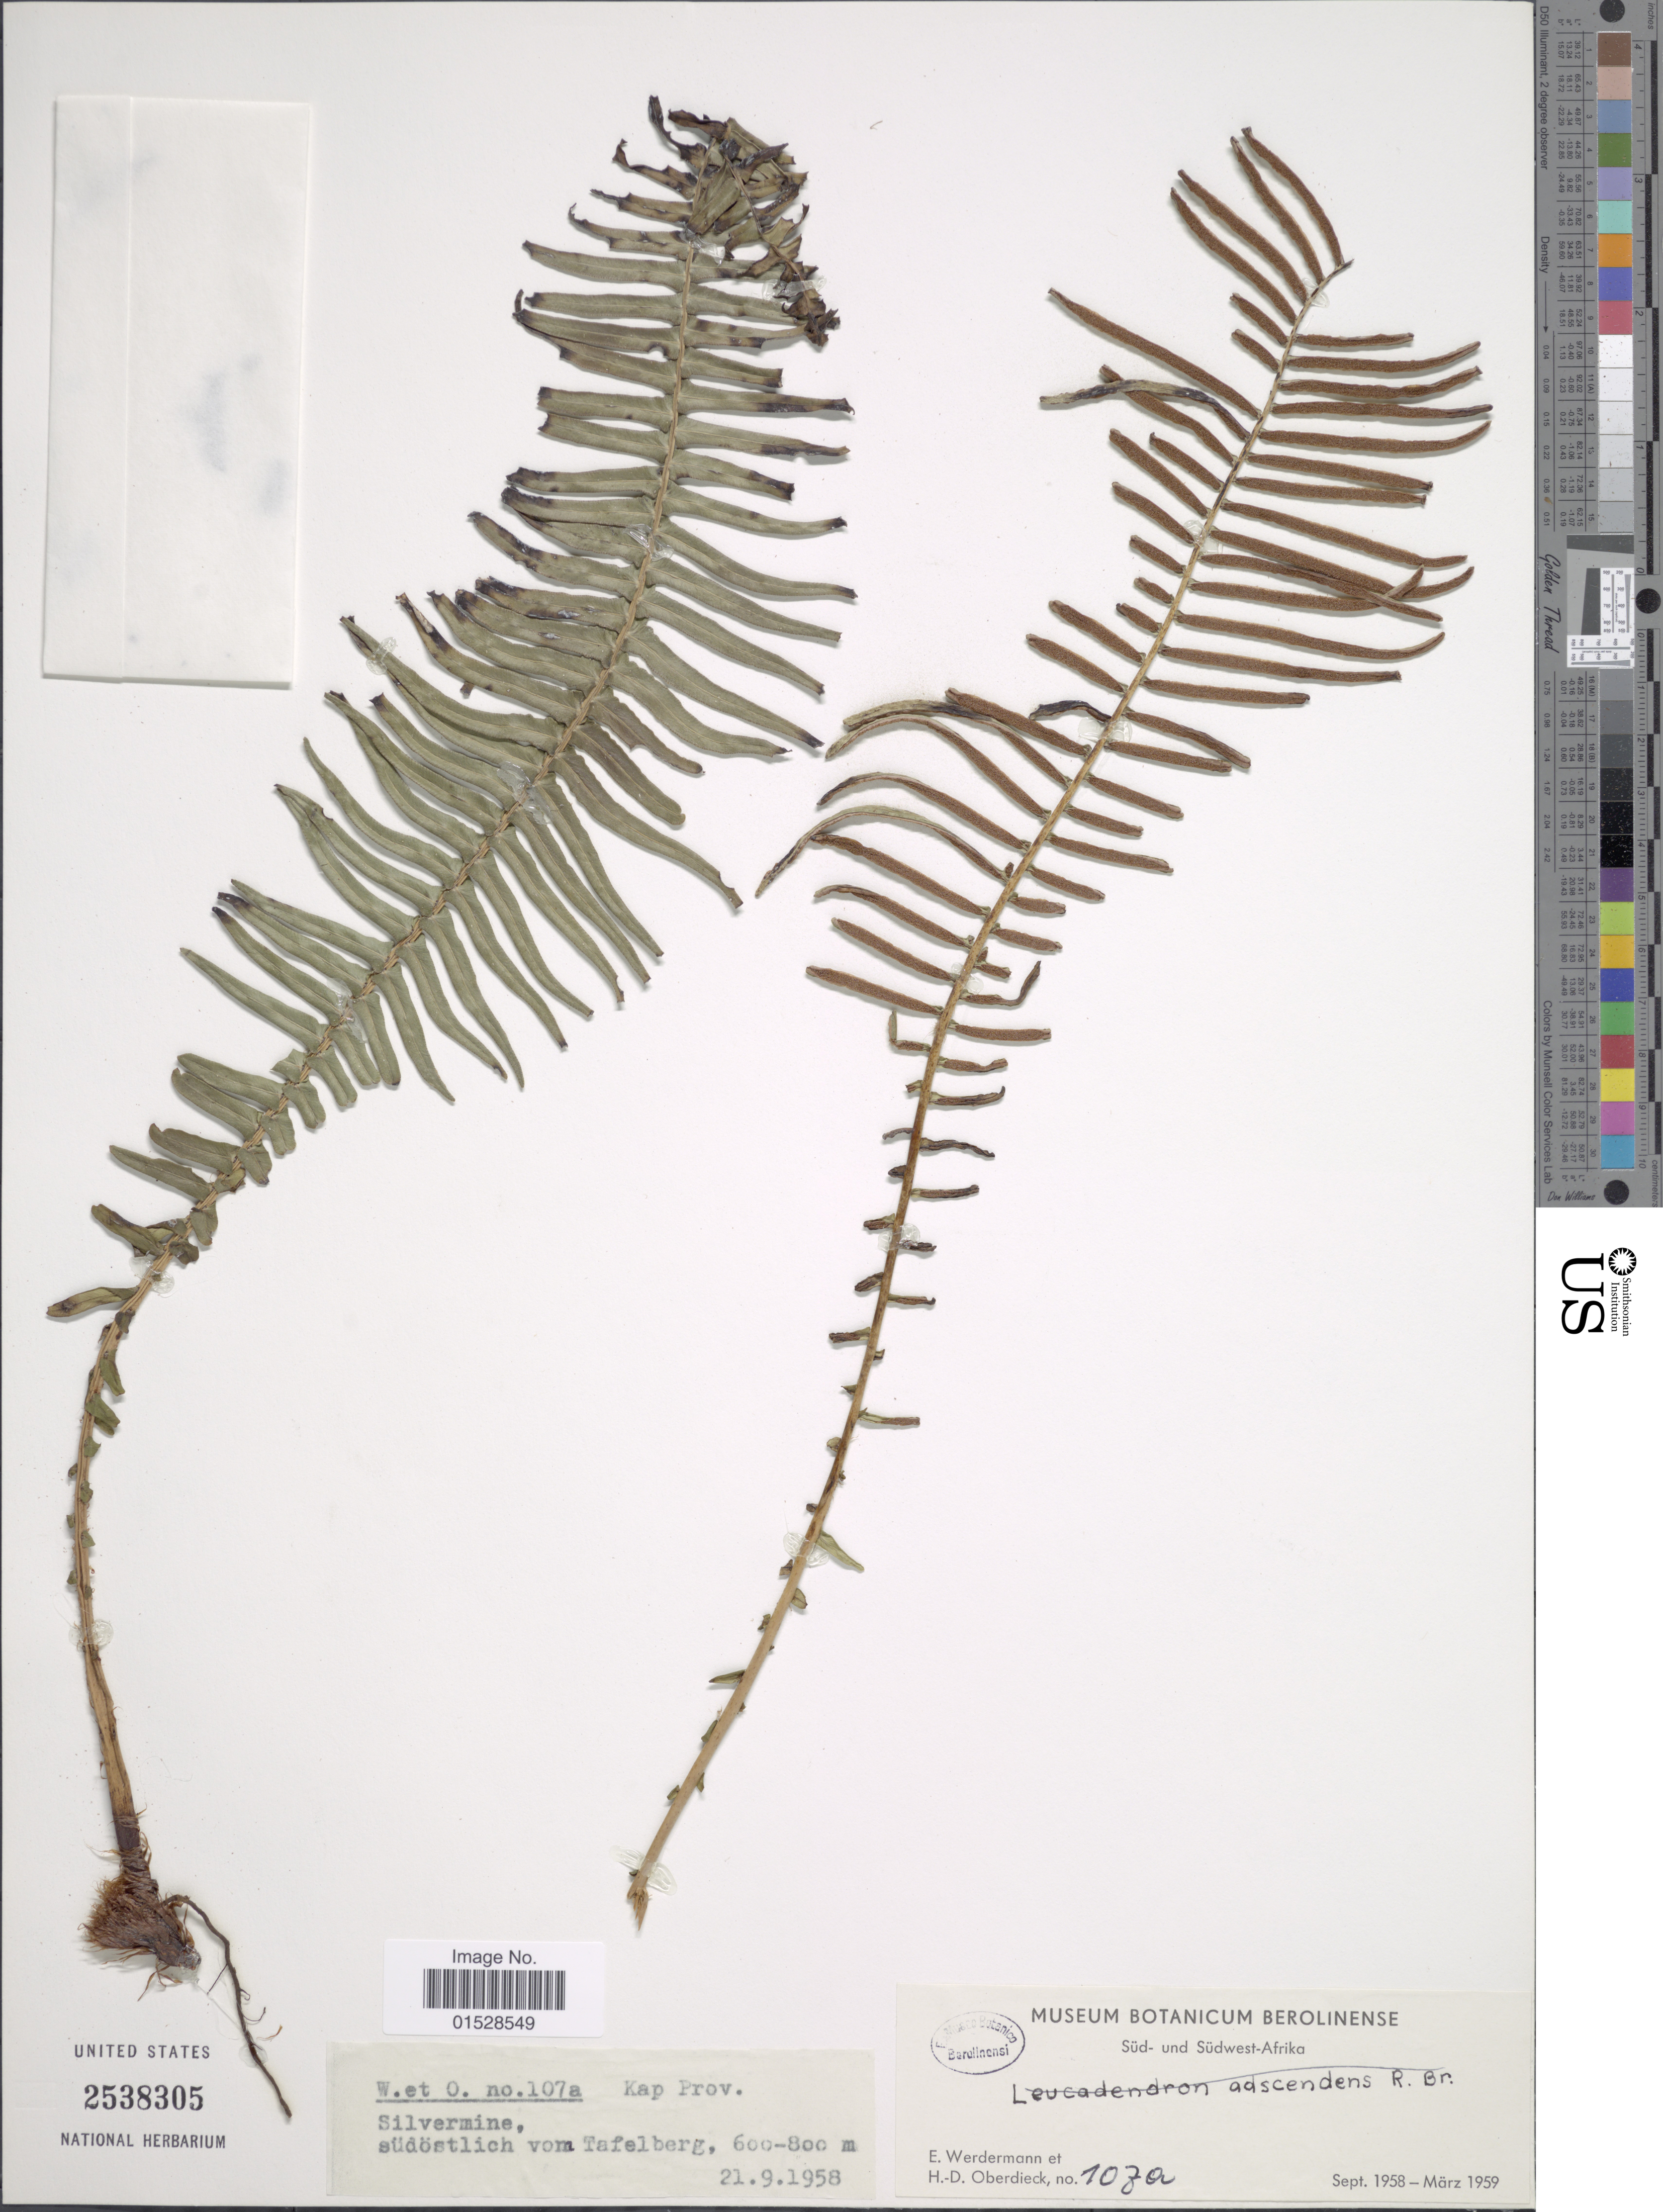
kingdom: Plantae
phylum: Tracheophyta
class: Polypodiopsida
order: Polypodiales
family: Blechnaceae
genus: Blechnum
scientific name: Blechnum punctulatum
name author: Sw.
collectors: E. Werdermann & H. Oberdieck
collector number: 107a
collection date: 1958-09-21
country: South Africa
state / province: Western Cape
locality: Süd-und Südwest-Afrika, Silvermine, Súdöstlich vom Tafelberg.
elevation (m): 600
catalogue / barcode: US 2538305